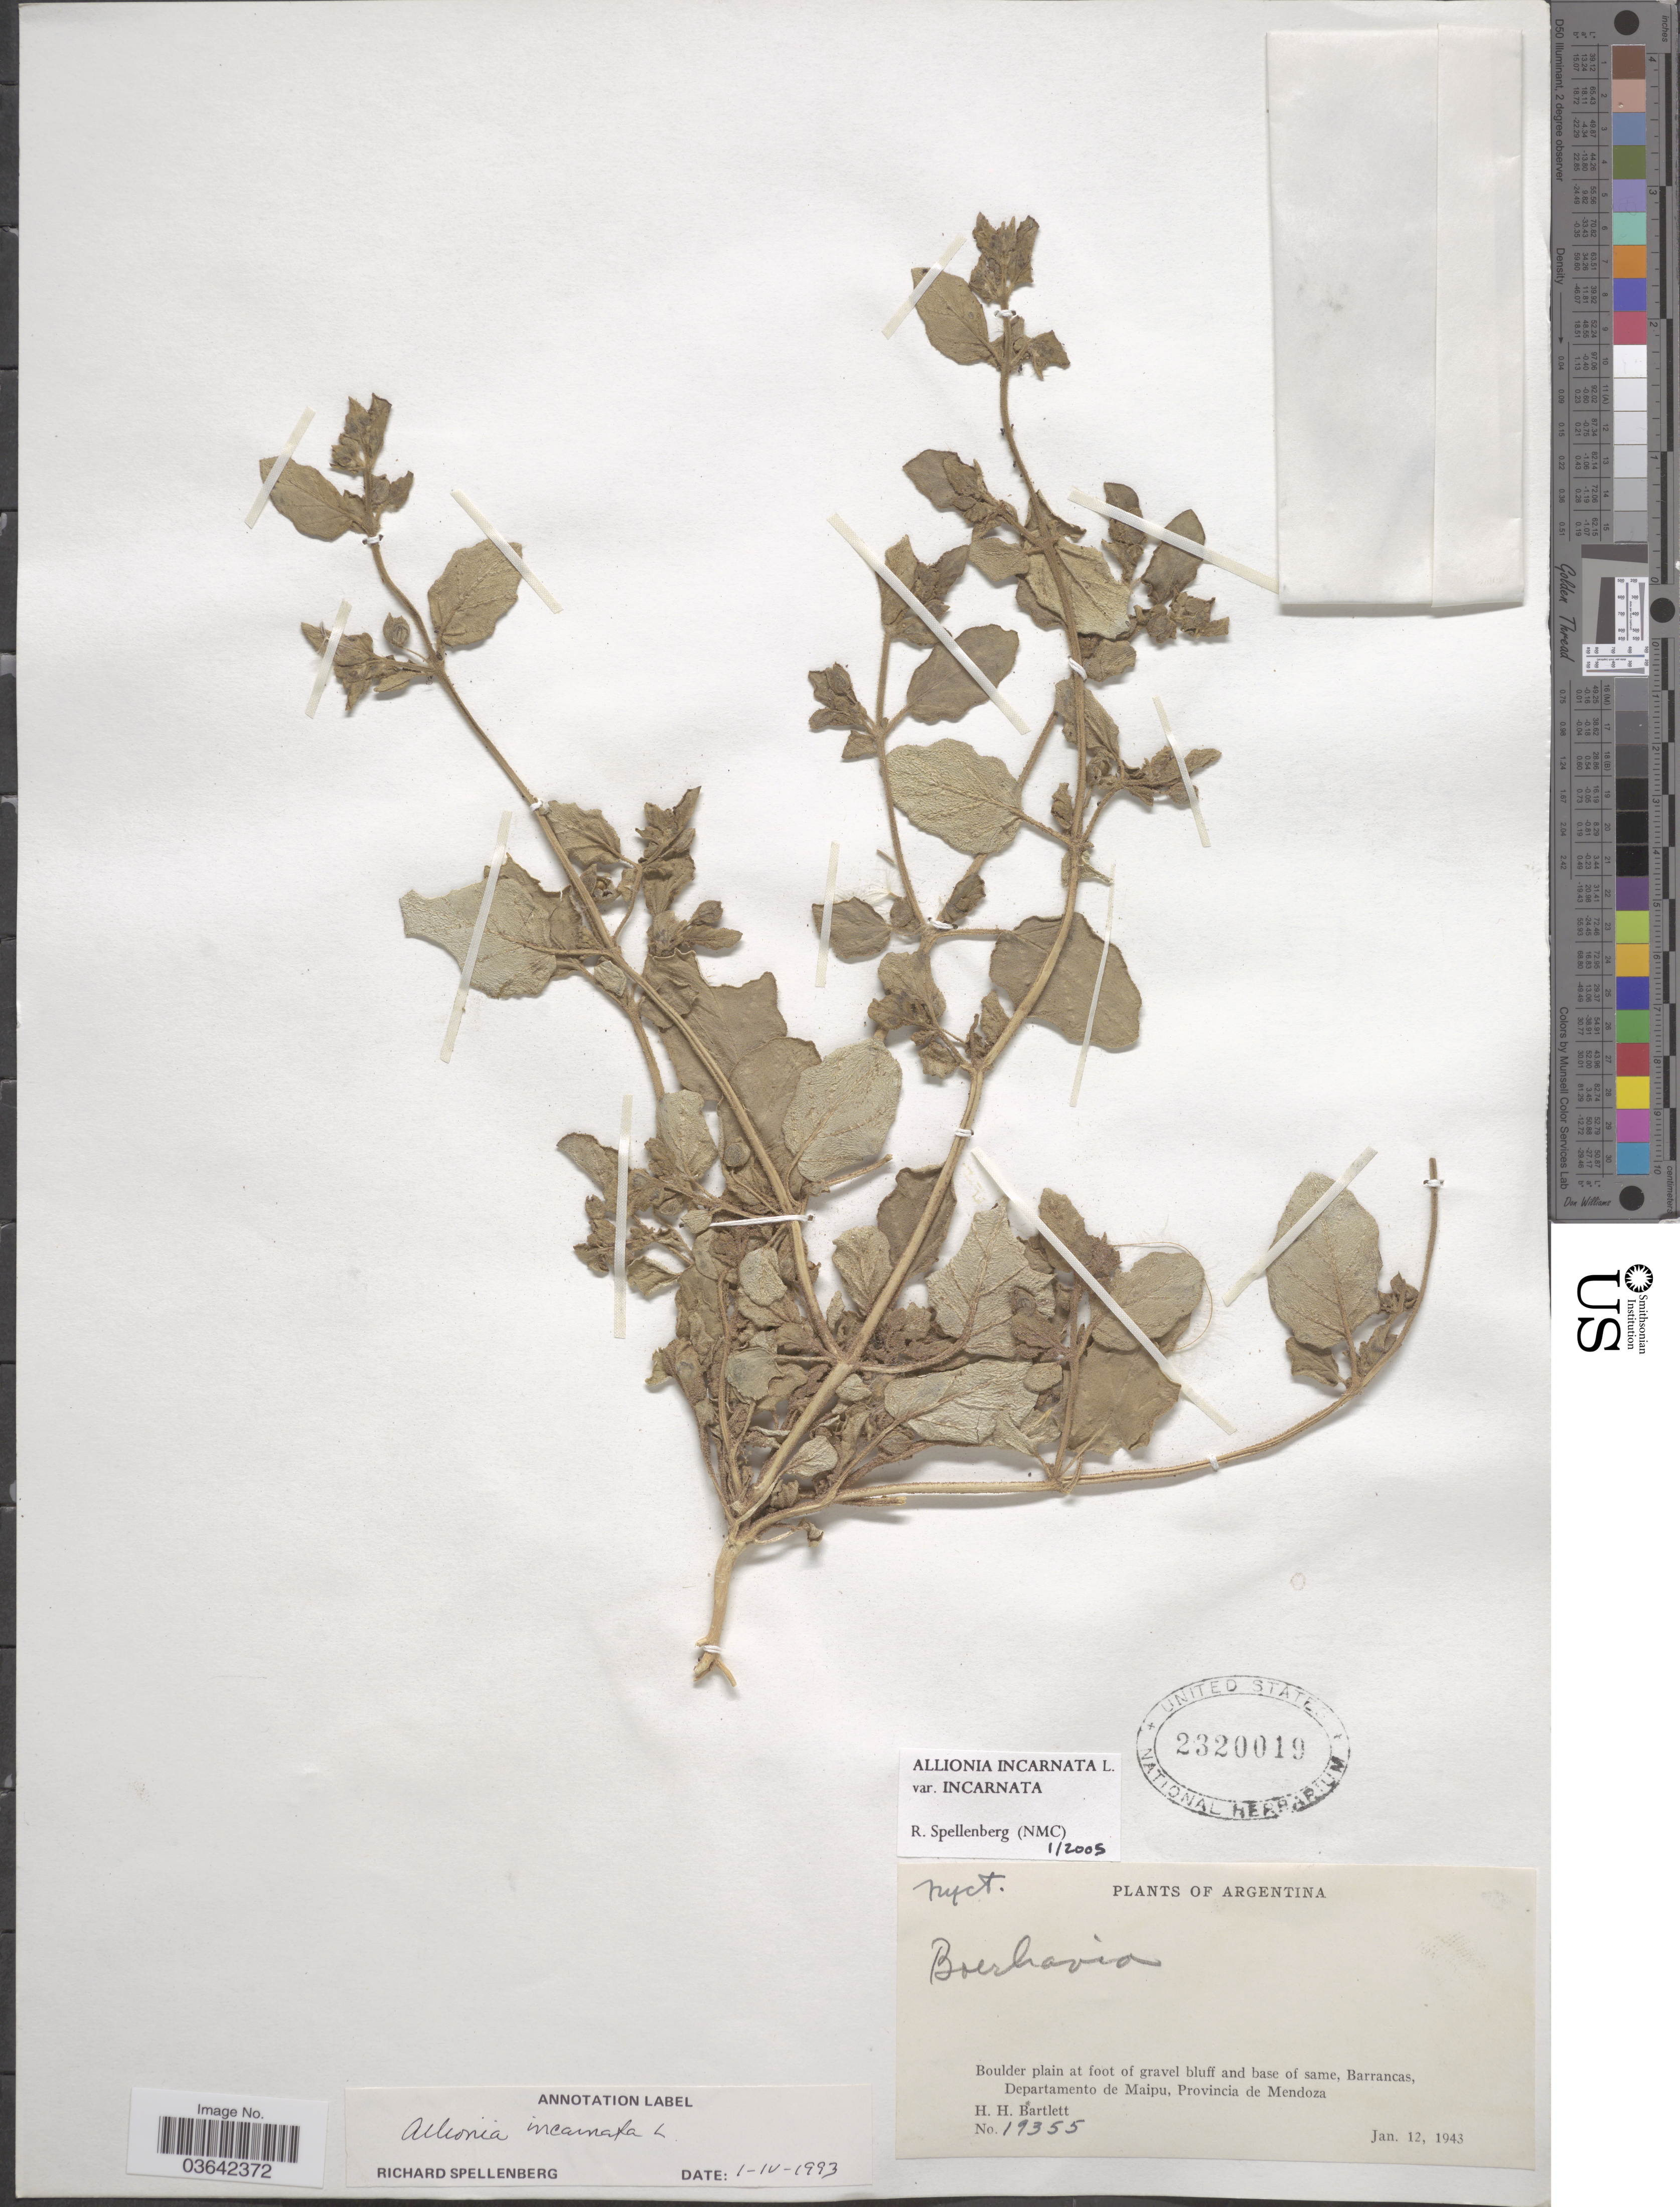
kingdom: Plantae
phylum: Tracheophyta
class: Magnoliopsida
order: Caryophyllales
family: Nyctaginaceae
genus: Allionia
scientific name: Allionia incarnata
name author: L.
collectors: H. H. Bartlett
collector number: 19355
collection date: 1943-01-12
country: Argentina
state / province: Mendoza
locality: Boulder plain at foot of gravel bluff and base of same, Barrancas, Departamento de Maipu.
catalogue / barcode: US 2320019